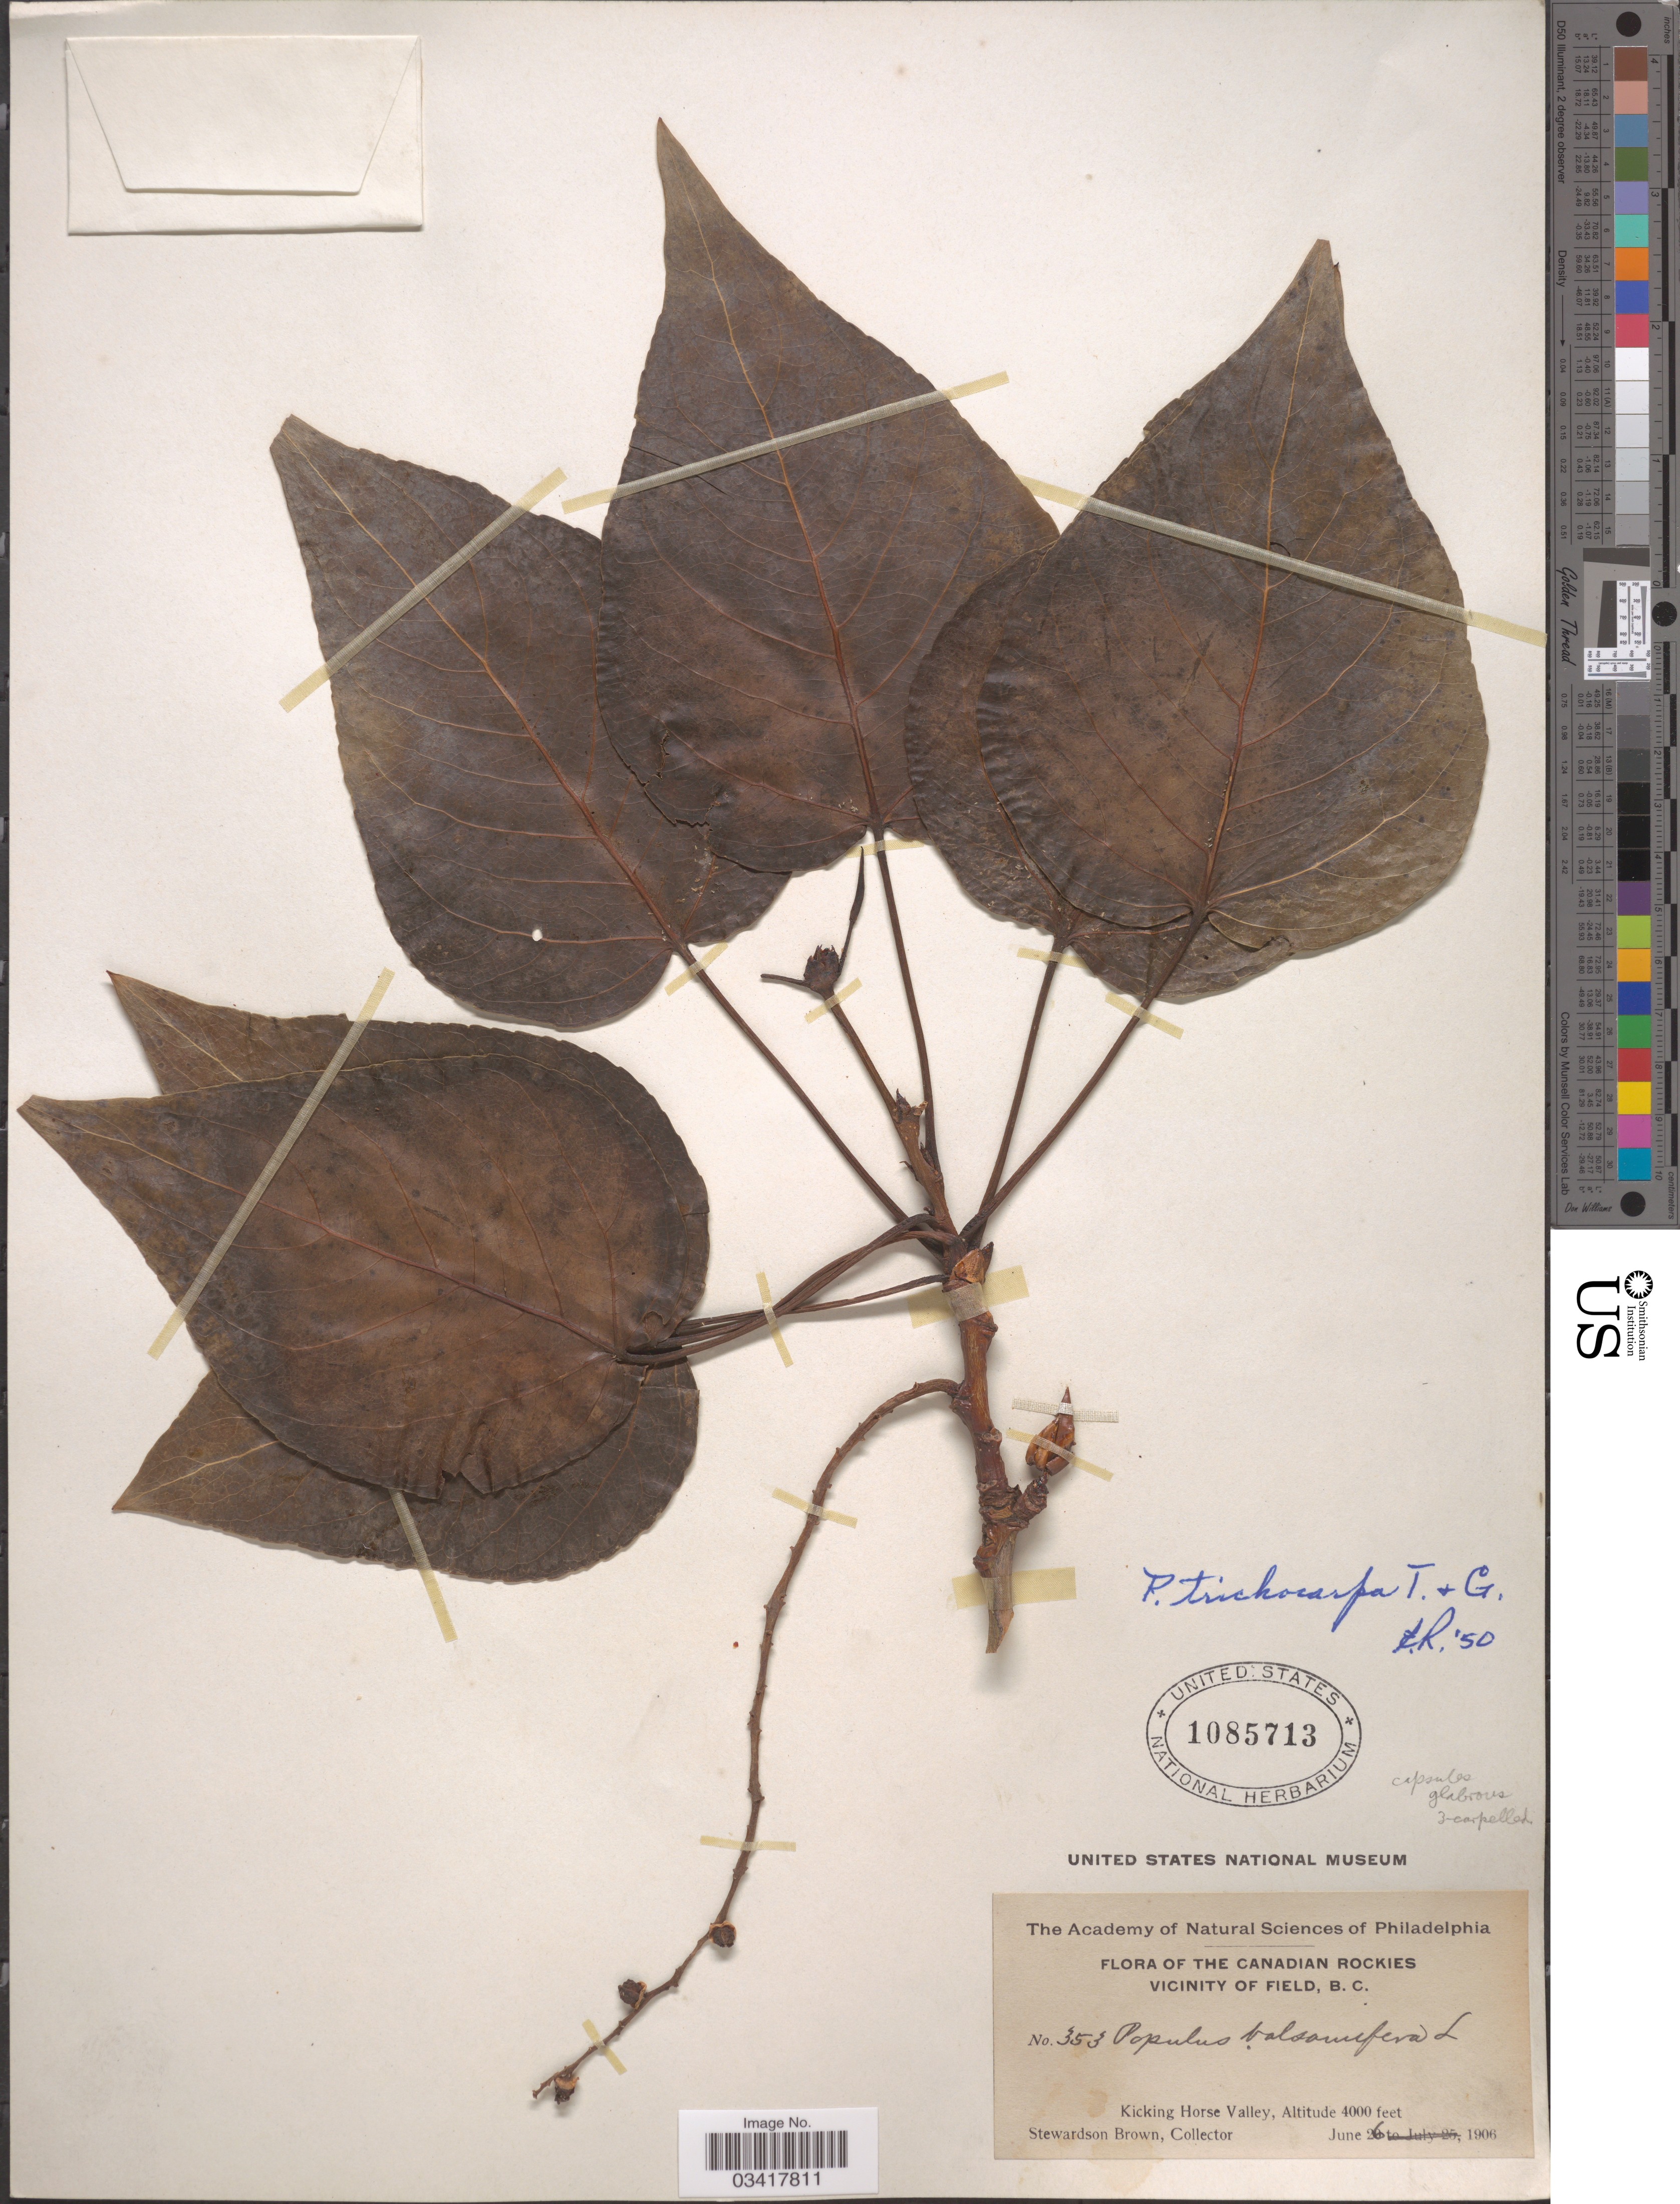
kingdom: Plantae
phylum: Tracheophyta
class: Magnoliopsida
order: Malpighiales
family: Salicaceae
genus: Populus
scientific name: Populus trichocarpa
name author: Torr. & A. Gray ex W. Hook.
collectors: S. Brown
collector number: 353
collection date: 1906-06-26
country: Canada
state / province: British Columbia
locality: The Canadian Rockies. Vicinity of Field, B.C. Kicking Horse Valley.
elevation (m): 1219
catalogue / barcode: US 1085713